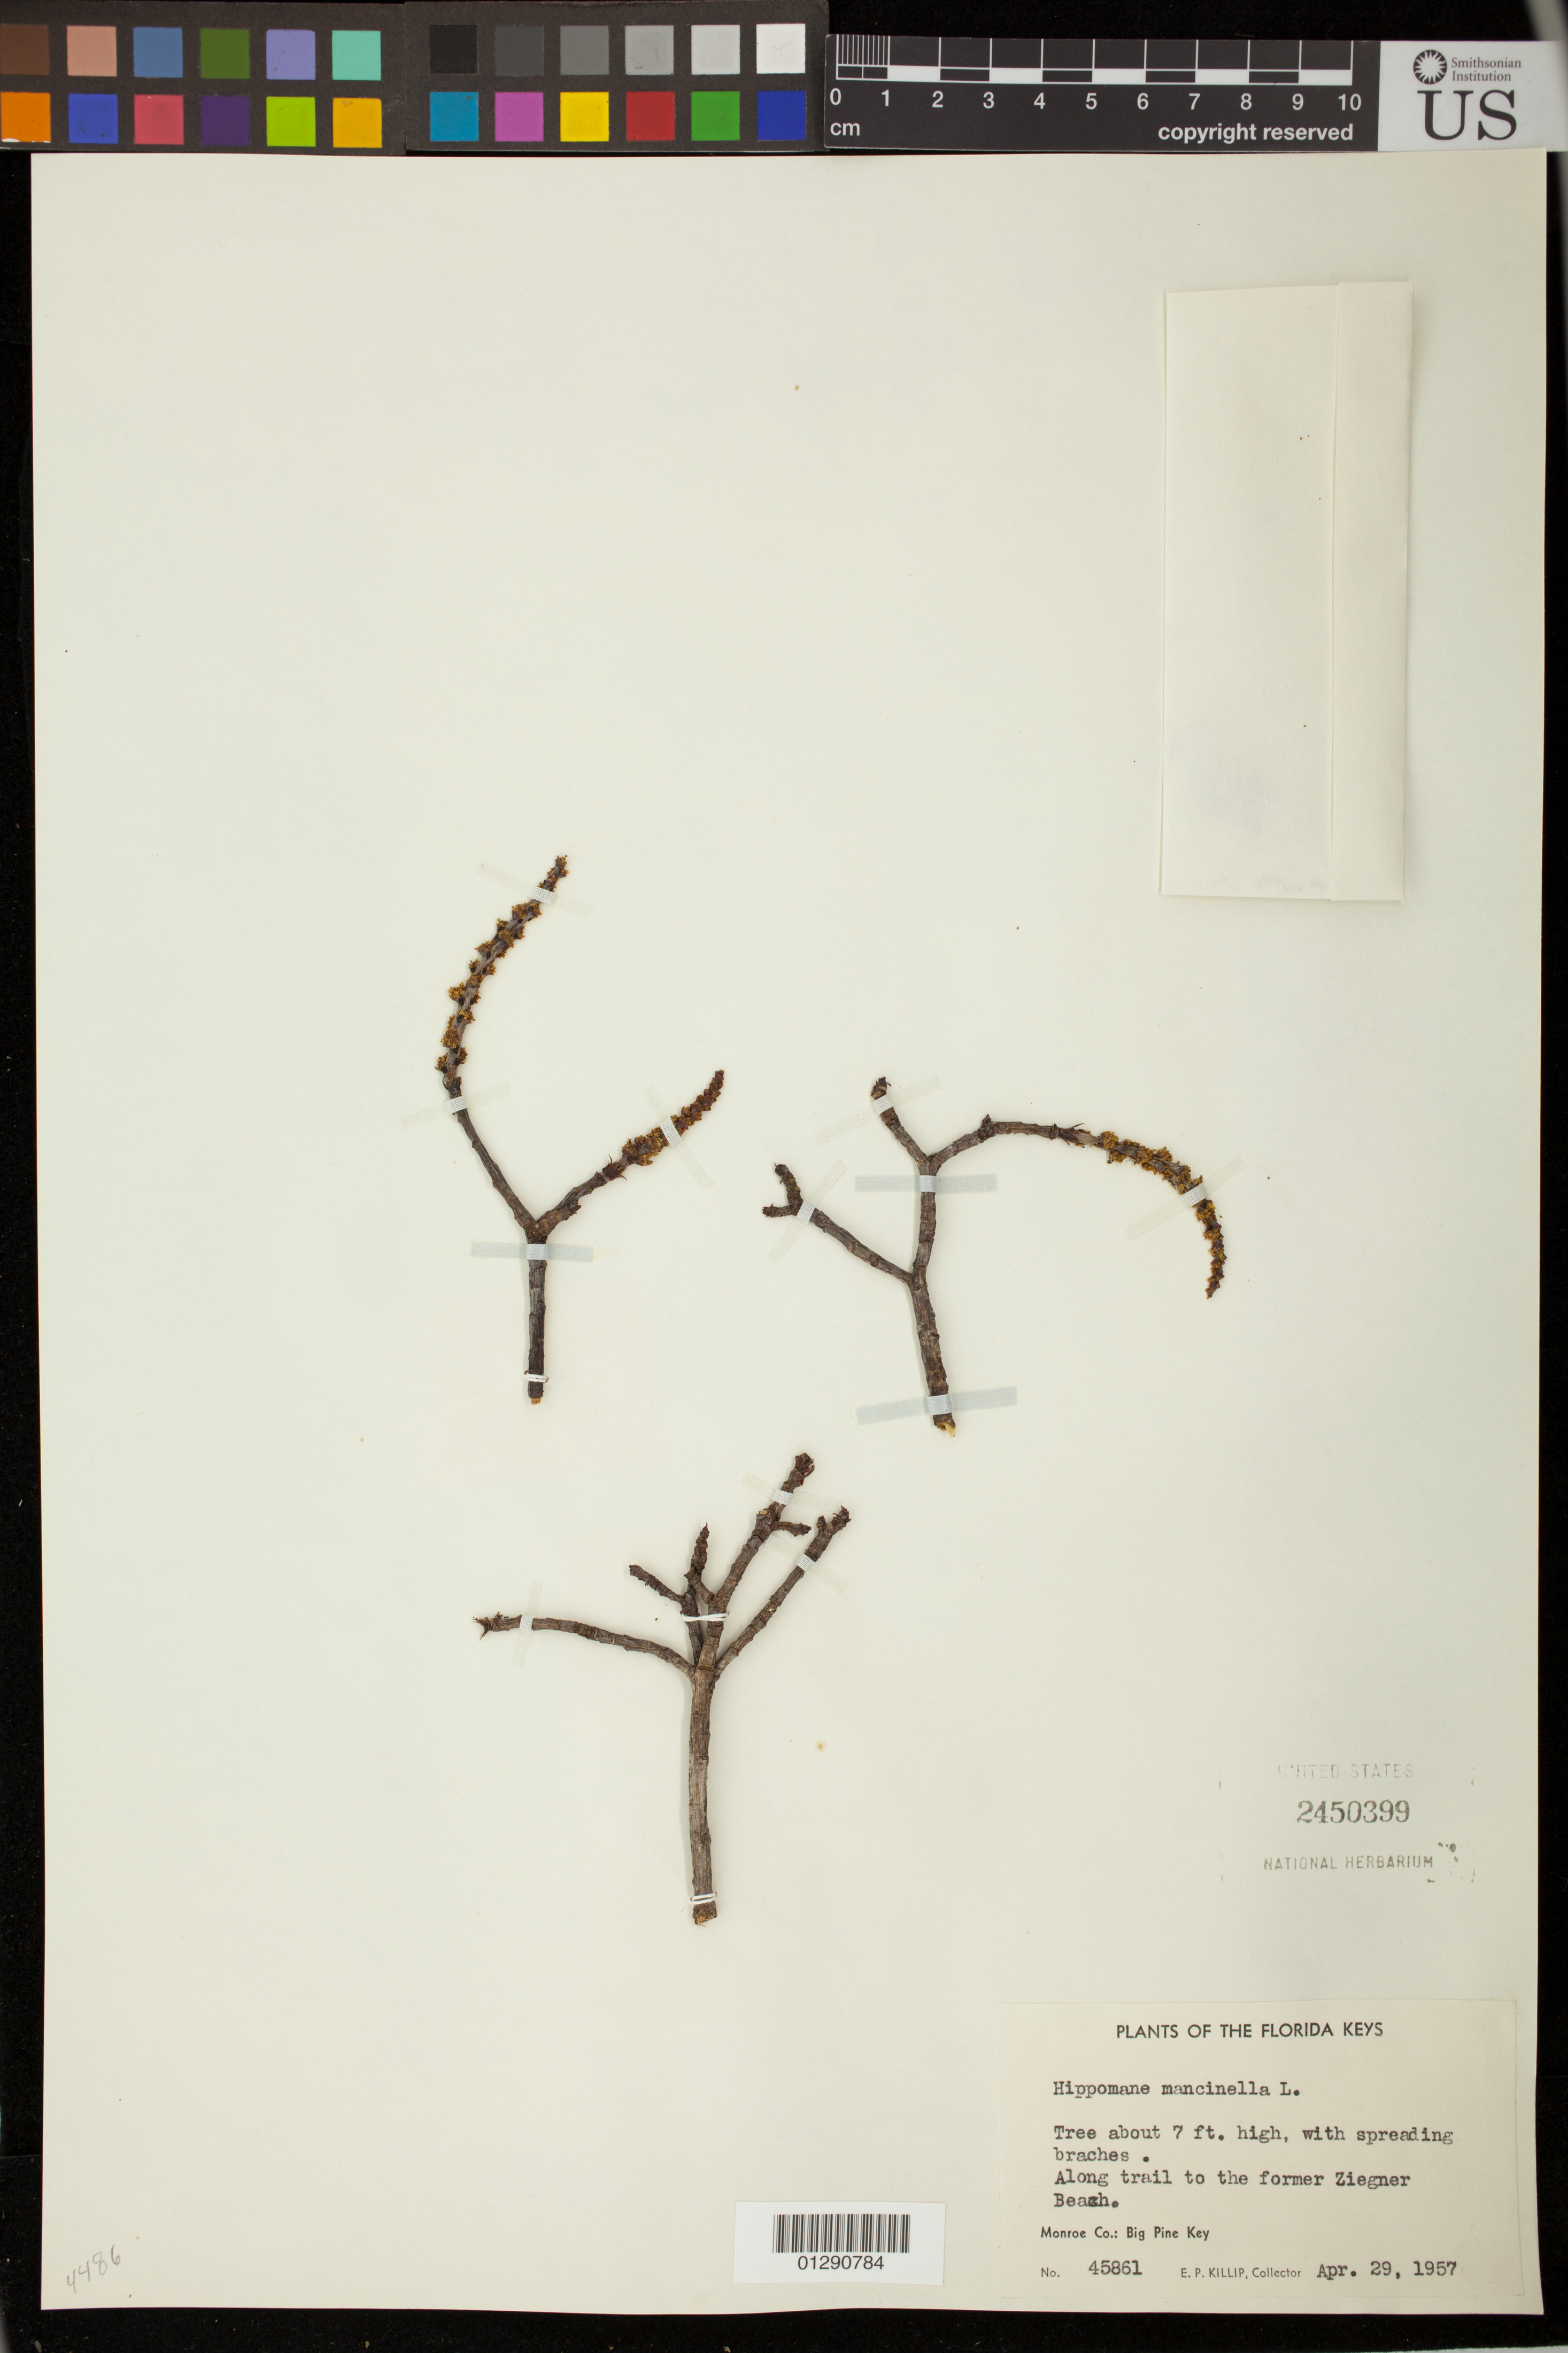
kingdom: Plantae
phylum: Tracheophyta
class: Magnoliopsida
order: Malpighiales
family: Euphorbiaceae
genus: Hippomane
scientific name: Hippomane mancinella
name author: L.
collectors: E. P. Killip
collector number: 45861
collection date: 1957-04-29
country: United States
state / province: Florida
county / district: Monroe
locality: Along trail to the former Ziegner Beach.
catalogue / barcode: US 2450399